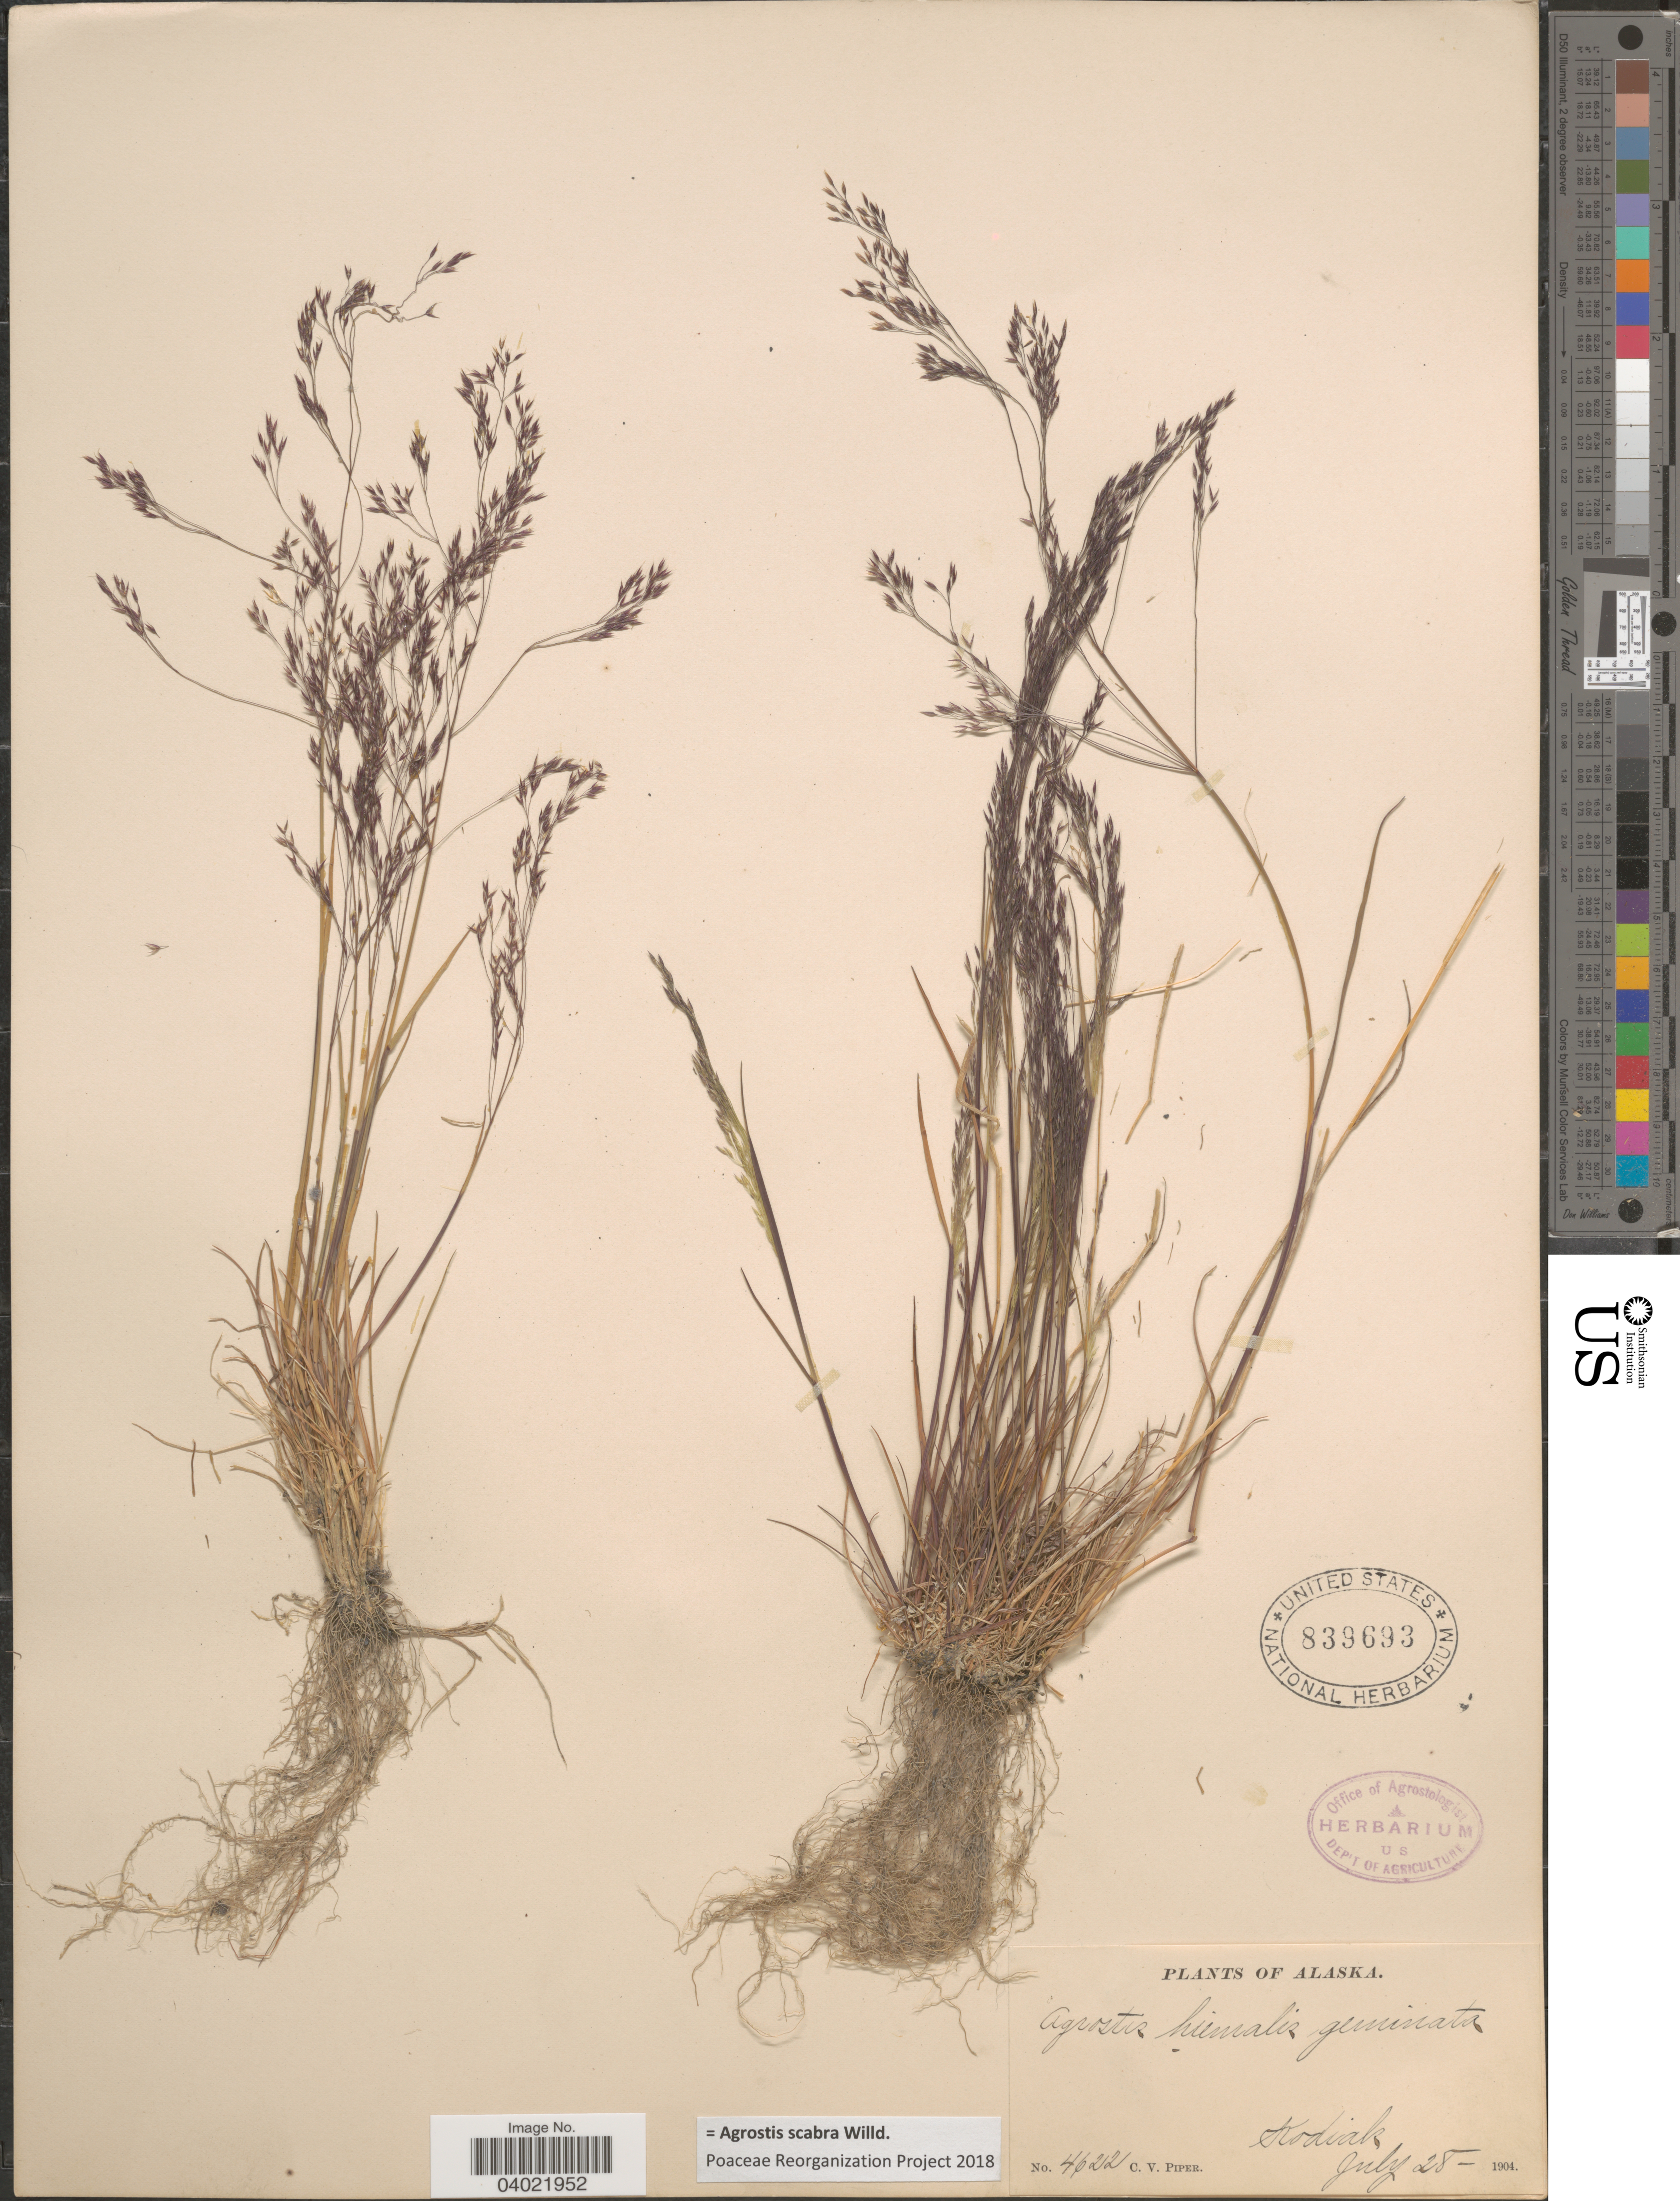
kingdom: Plantae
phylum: Tracheophyta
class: Liliopsida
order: Poales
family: Poaceae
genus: Agrostis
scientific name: Agrostis scabra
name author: Willd.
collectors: C. V. Piper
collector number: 4622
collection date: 1904-07-28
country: United States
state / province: Alaska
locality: Kodiak.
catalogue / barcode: US 839693